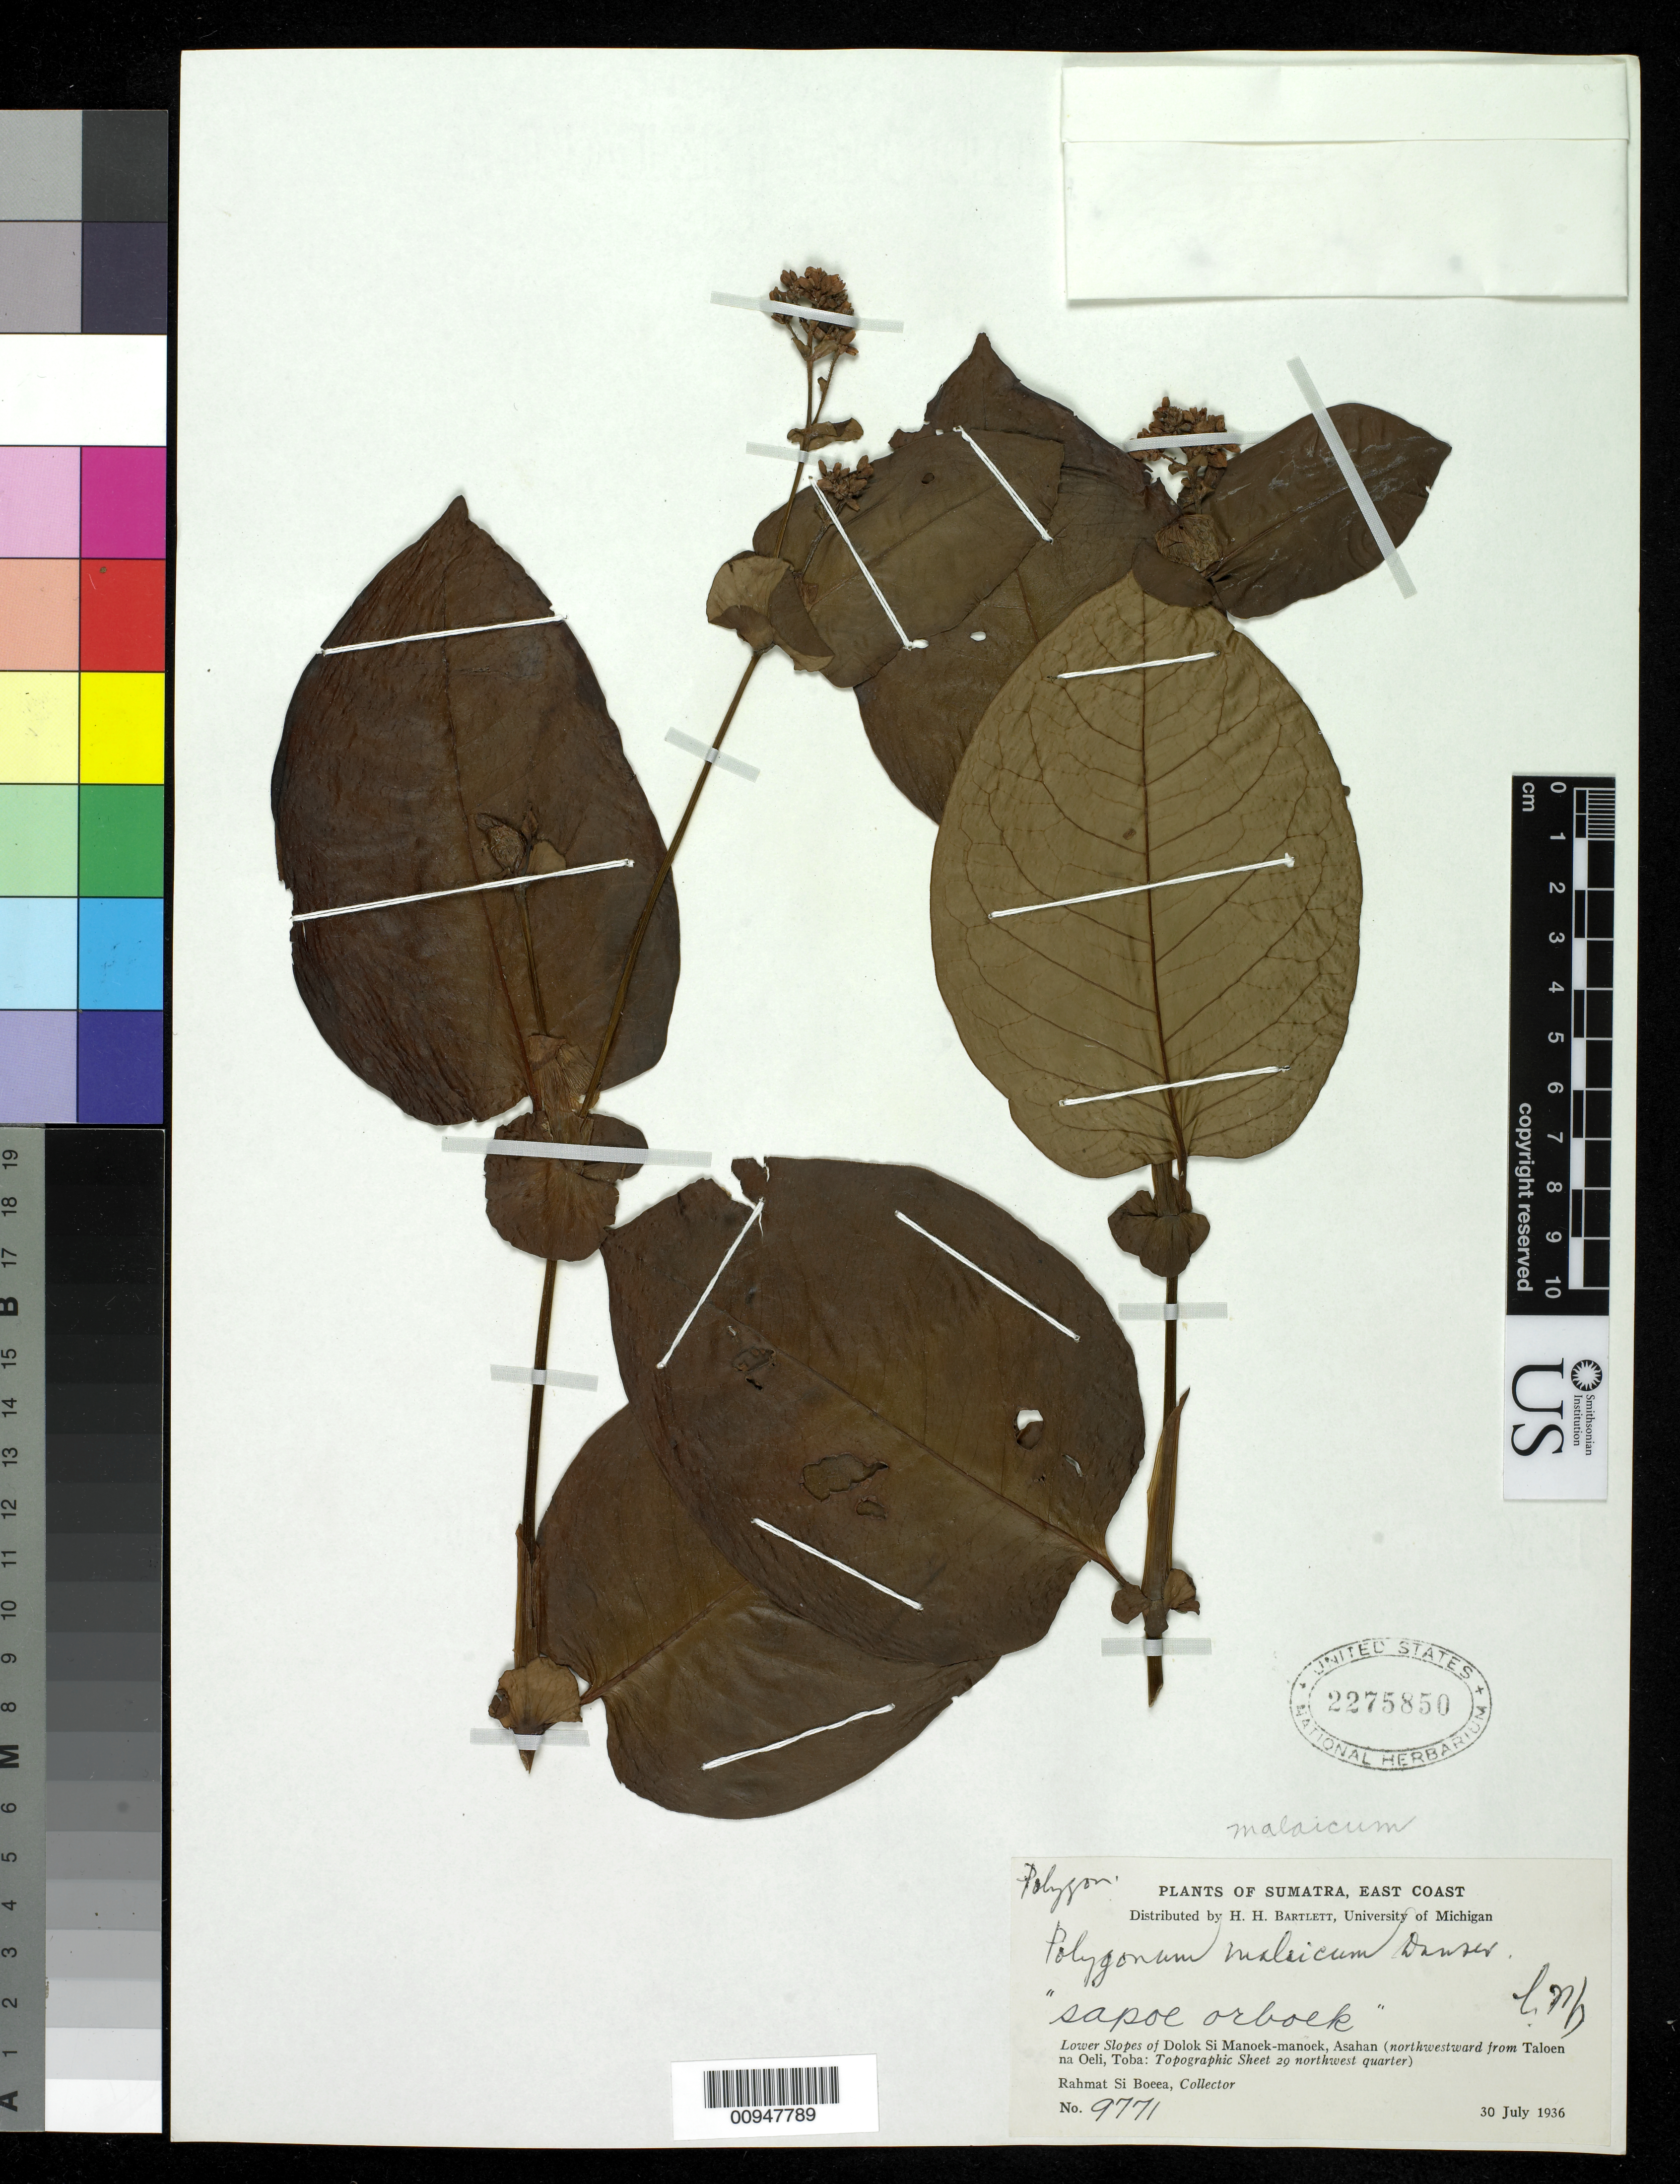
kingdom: Plantae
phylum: Tracheophyta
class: Magnoliopsida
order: Caryophyllales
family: Polygonaceae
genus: Persicaria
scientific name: Persicaria chinensis var. ovalifolia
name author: (Meisn.) H. Hara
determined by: Wagner, W. L., (BOT), Smithsonian Institution - National Museum of Natural History (UNITED STATES)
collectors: Rahmat Si Boeea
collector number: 9771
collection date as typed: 30 Jul 1936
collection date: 1936-07-30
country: Indonesia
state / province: Sumatra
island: Sumatra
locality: Lower slopes of dolok Si Manoek-manoak, Asahan (NW from Taloen na Oeli, Toba)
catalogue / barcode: US 2275850